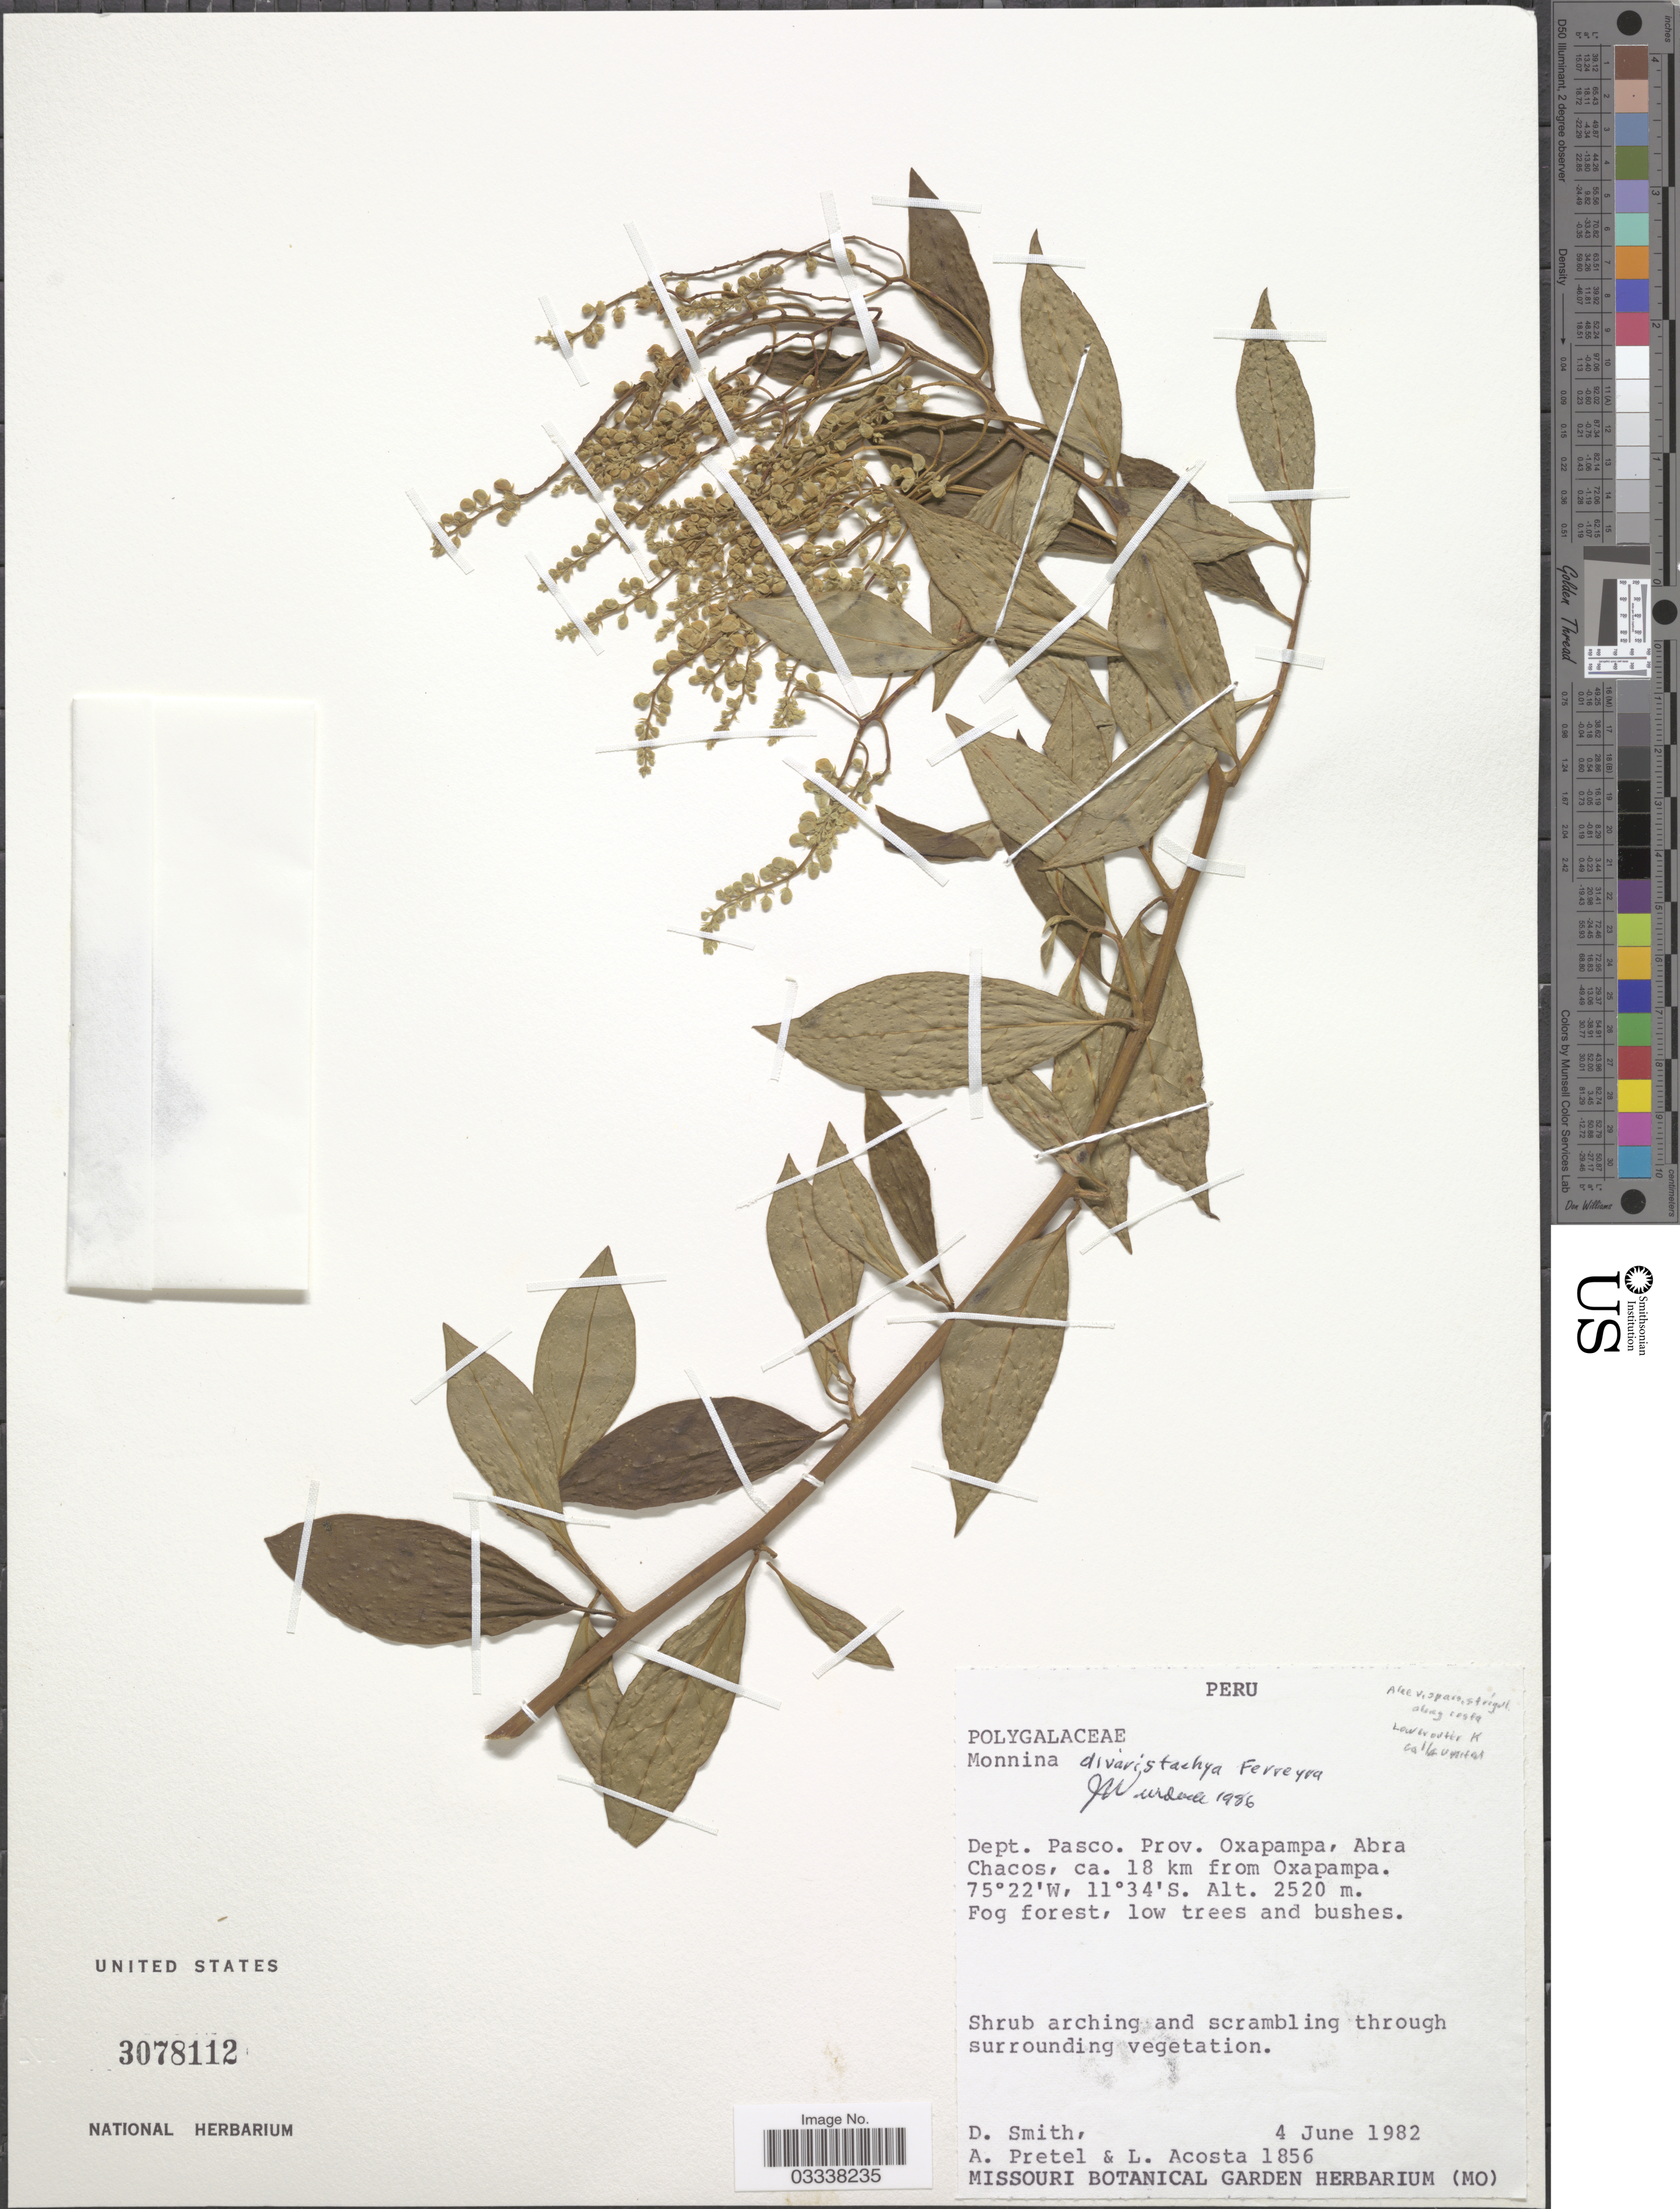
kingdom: Plantae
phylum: Tracheophyta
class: Magnoliopsida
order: Fabales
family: Polygalaceae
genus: Monnina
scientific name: Monnina divaristachya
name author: Ferreyra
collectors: D. Smith, A. Pretel & L. Acosta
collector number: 1856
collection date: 1982-06-04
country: Peru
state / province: Pasco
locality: Dept. Pasco. Prov. Oxapampa, Abra Chacos, ca. 18 km from Oxapampa.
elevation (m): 2520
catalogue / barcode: US 3078112